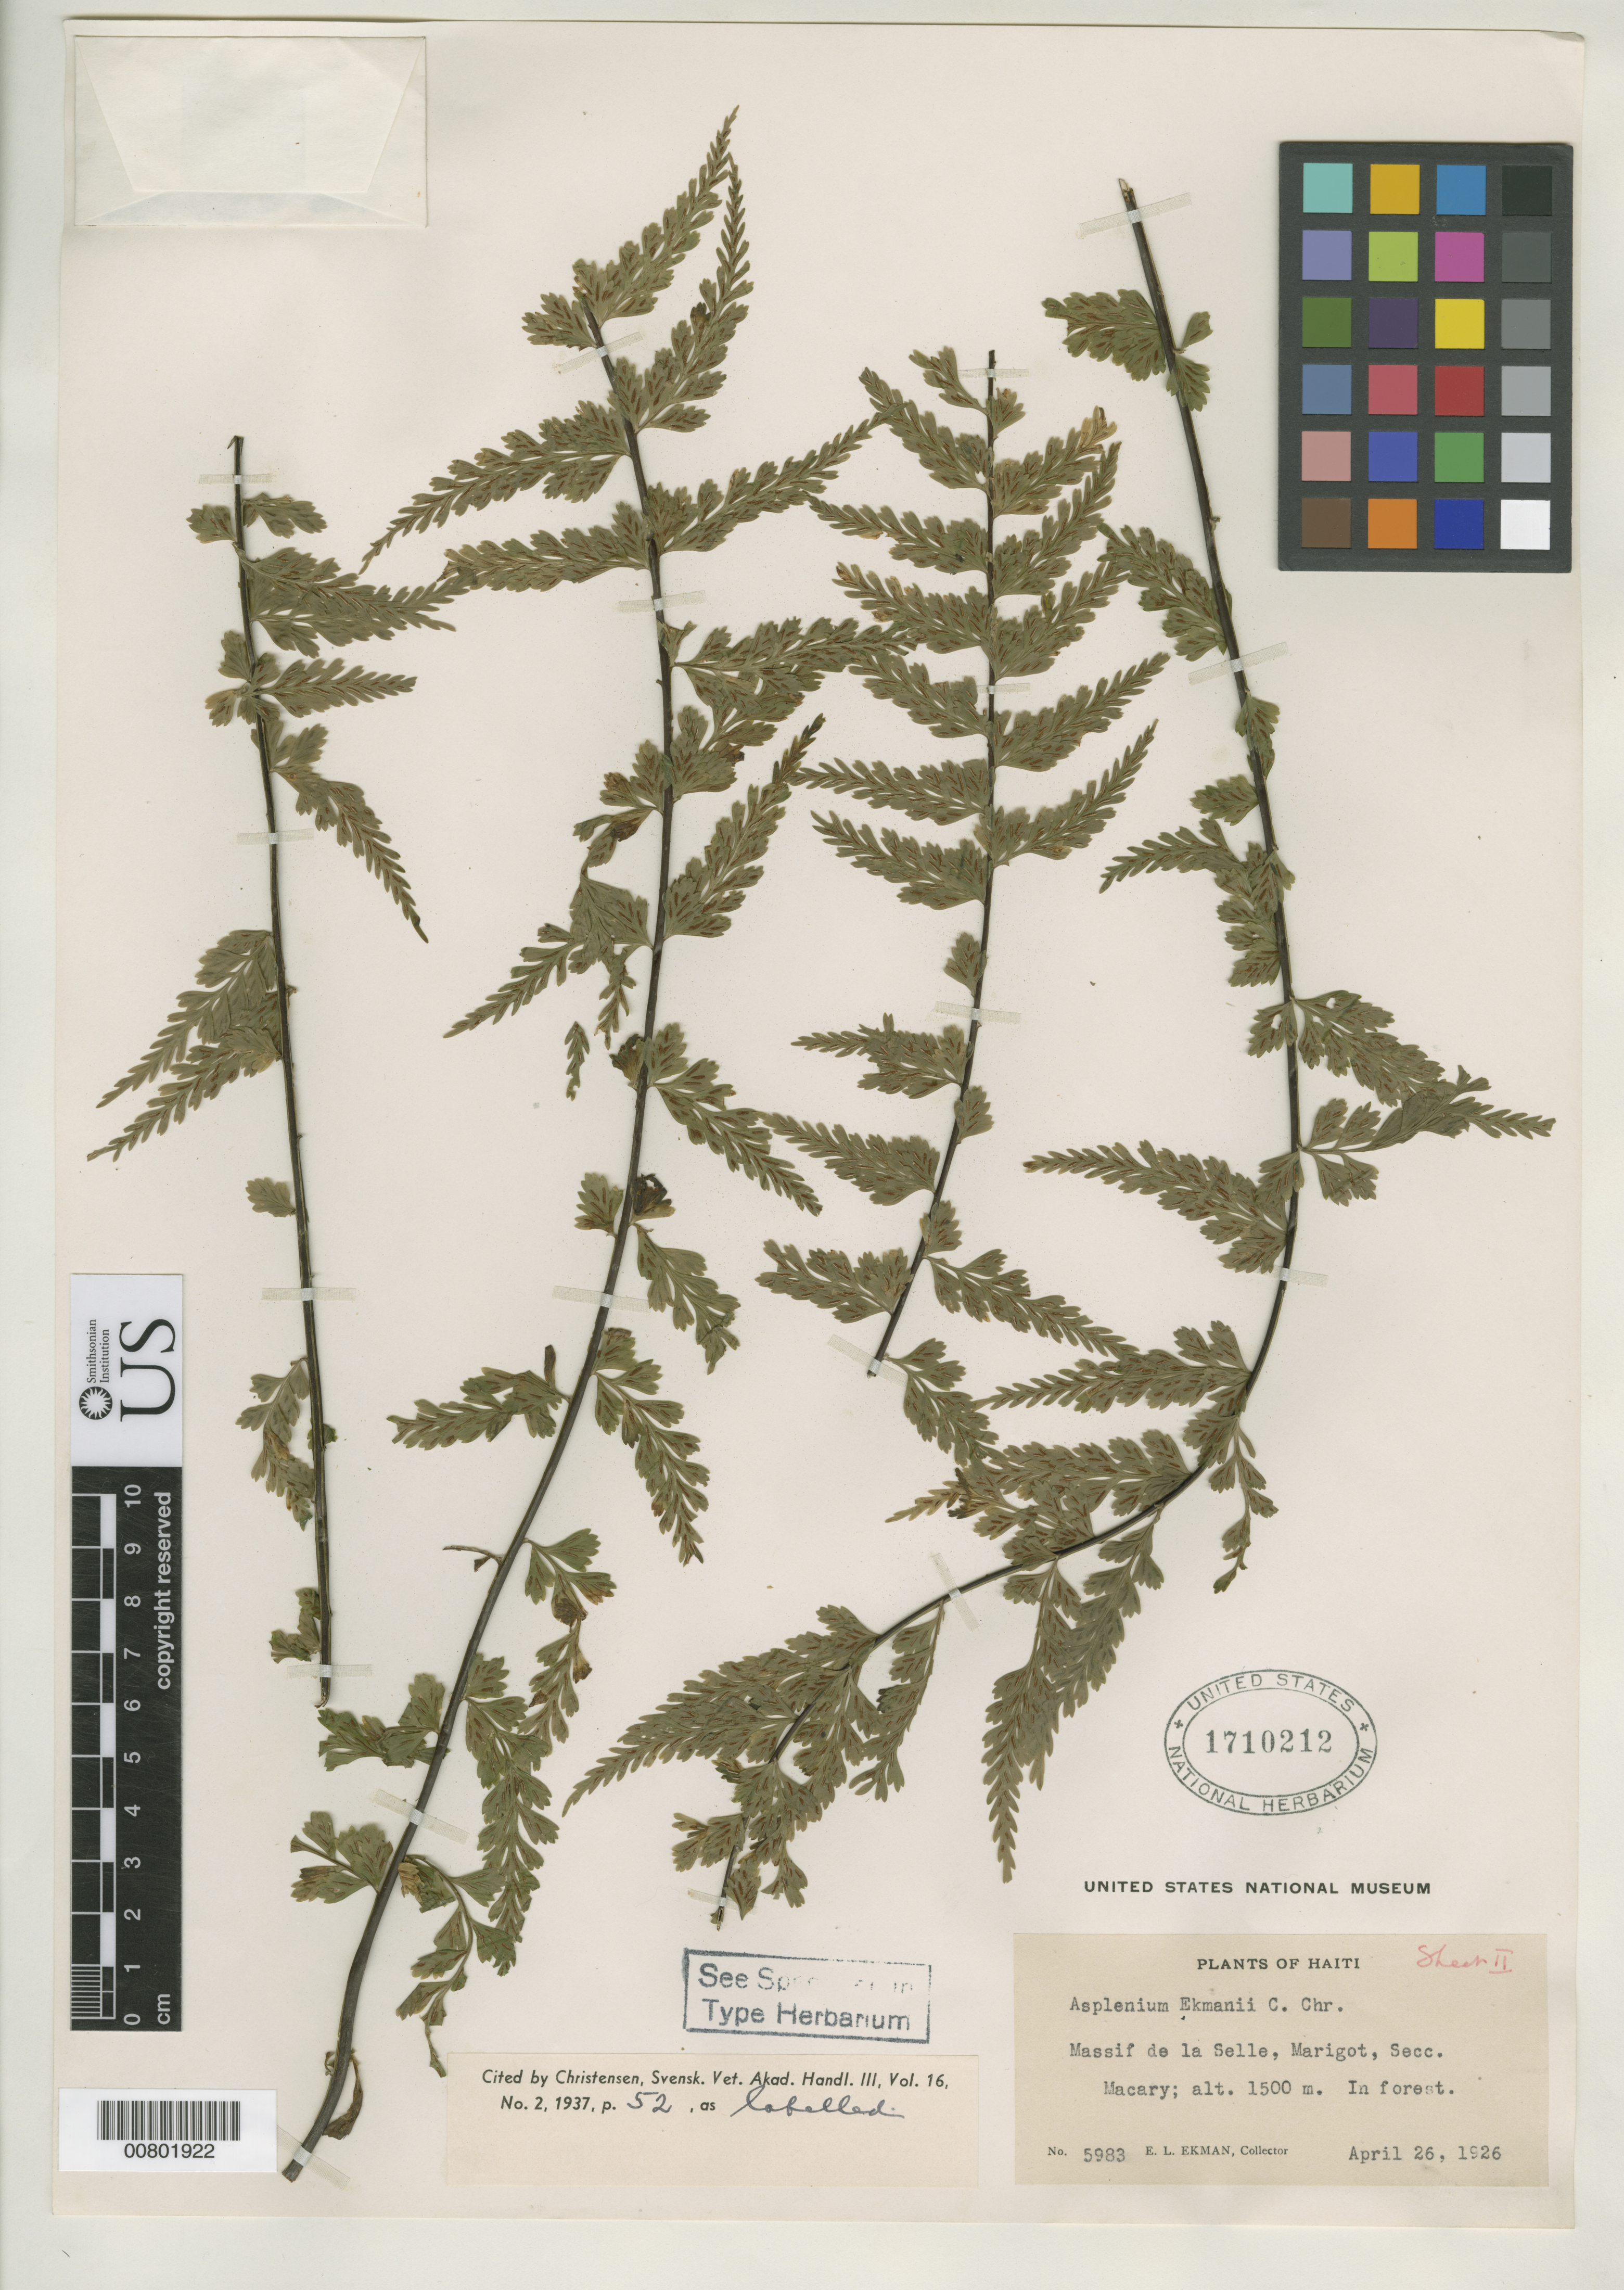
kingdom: Plantae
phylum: Tracheophyta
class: Polypodiopsida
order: Polypodiales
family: Aspleniaceae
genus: Asplenium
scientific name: Asplenium ekmanii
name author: C. Chr.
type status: Isotype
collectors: E. L. Ekman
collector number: H 5983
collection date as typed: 26 Apr 1926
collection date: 1926-04-26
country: Haiti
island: Hispaniola Island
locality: Massif de la Selle, Marigot, Secc. Macary.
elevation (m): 1500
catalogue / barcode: US 1710212